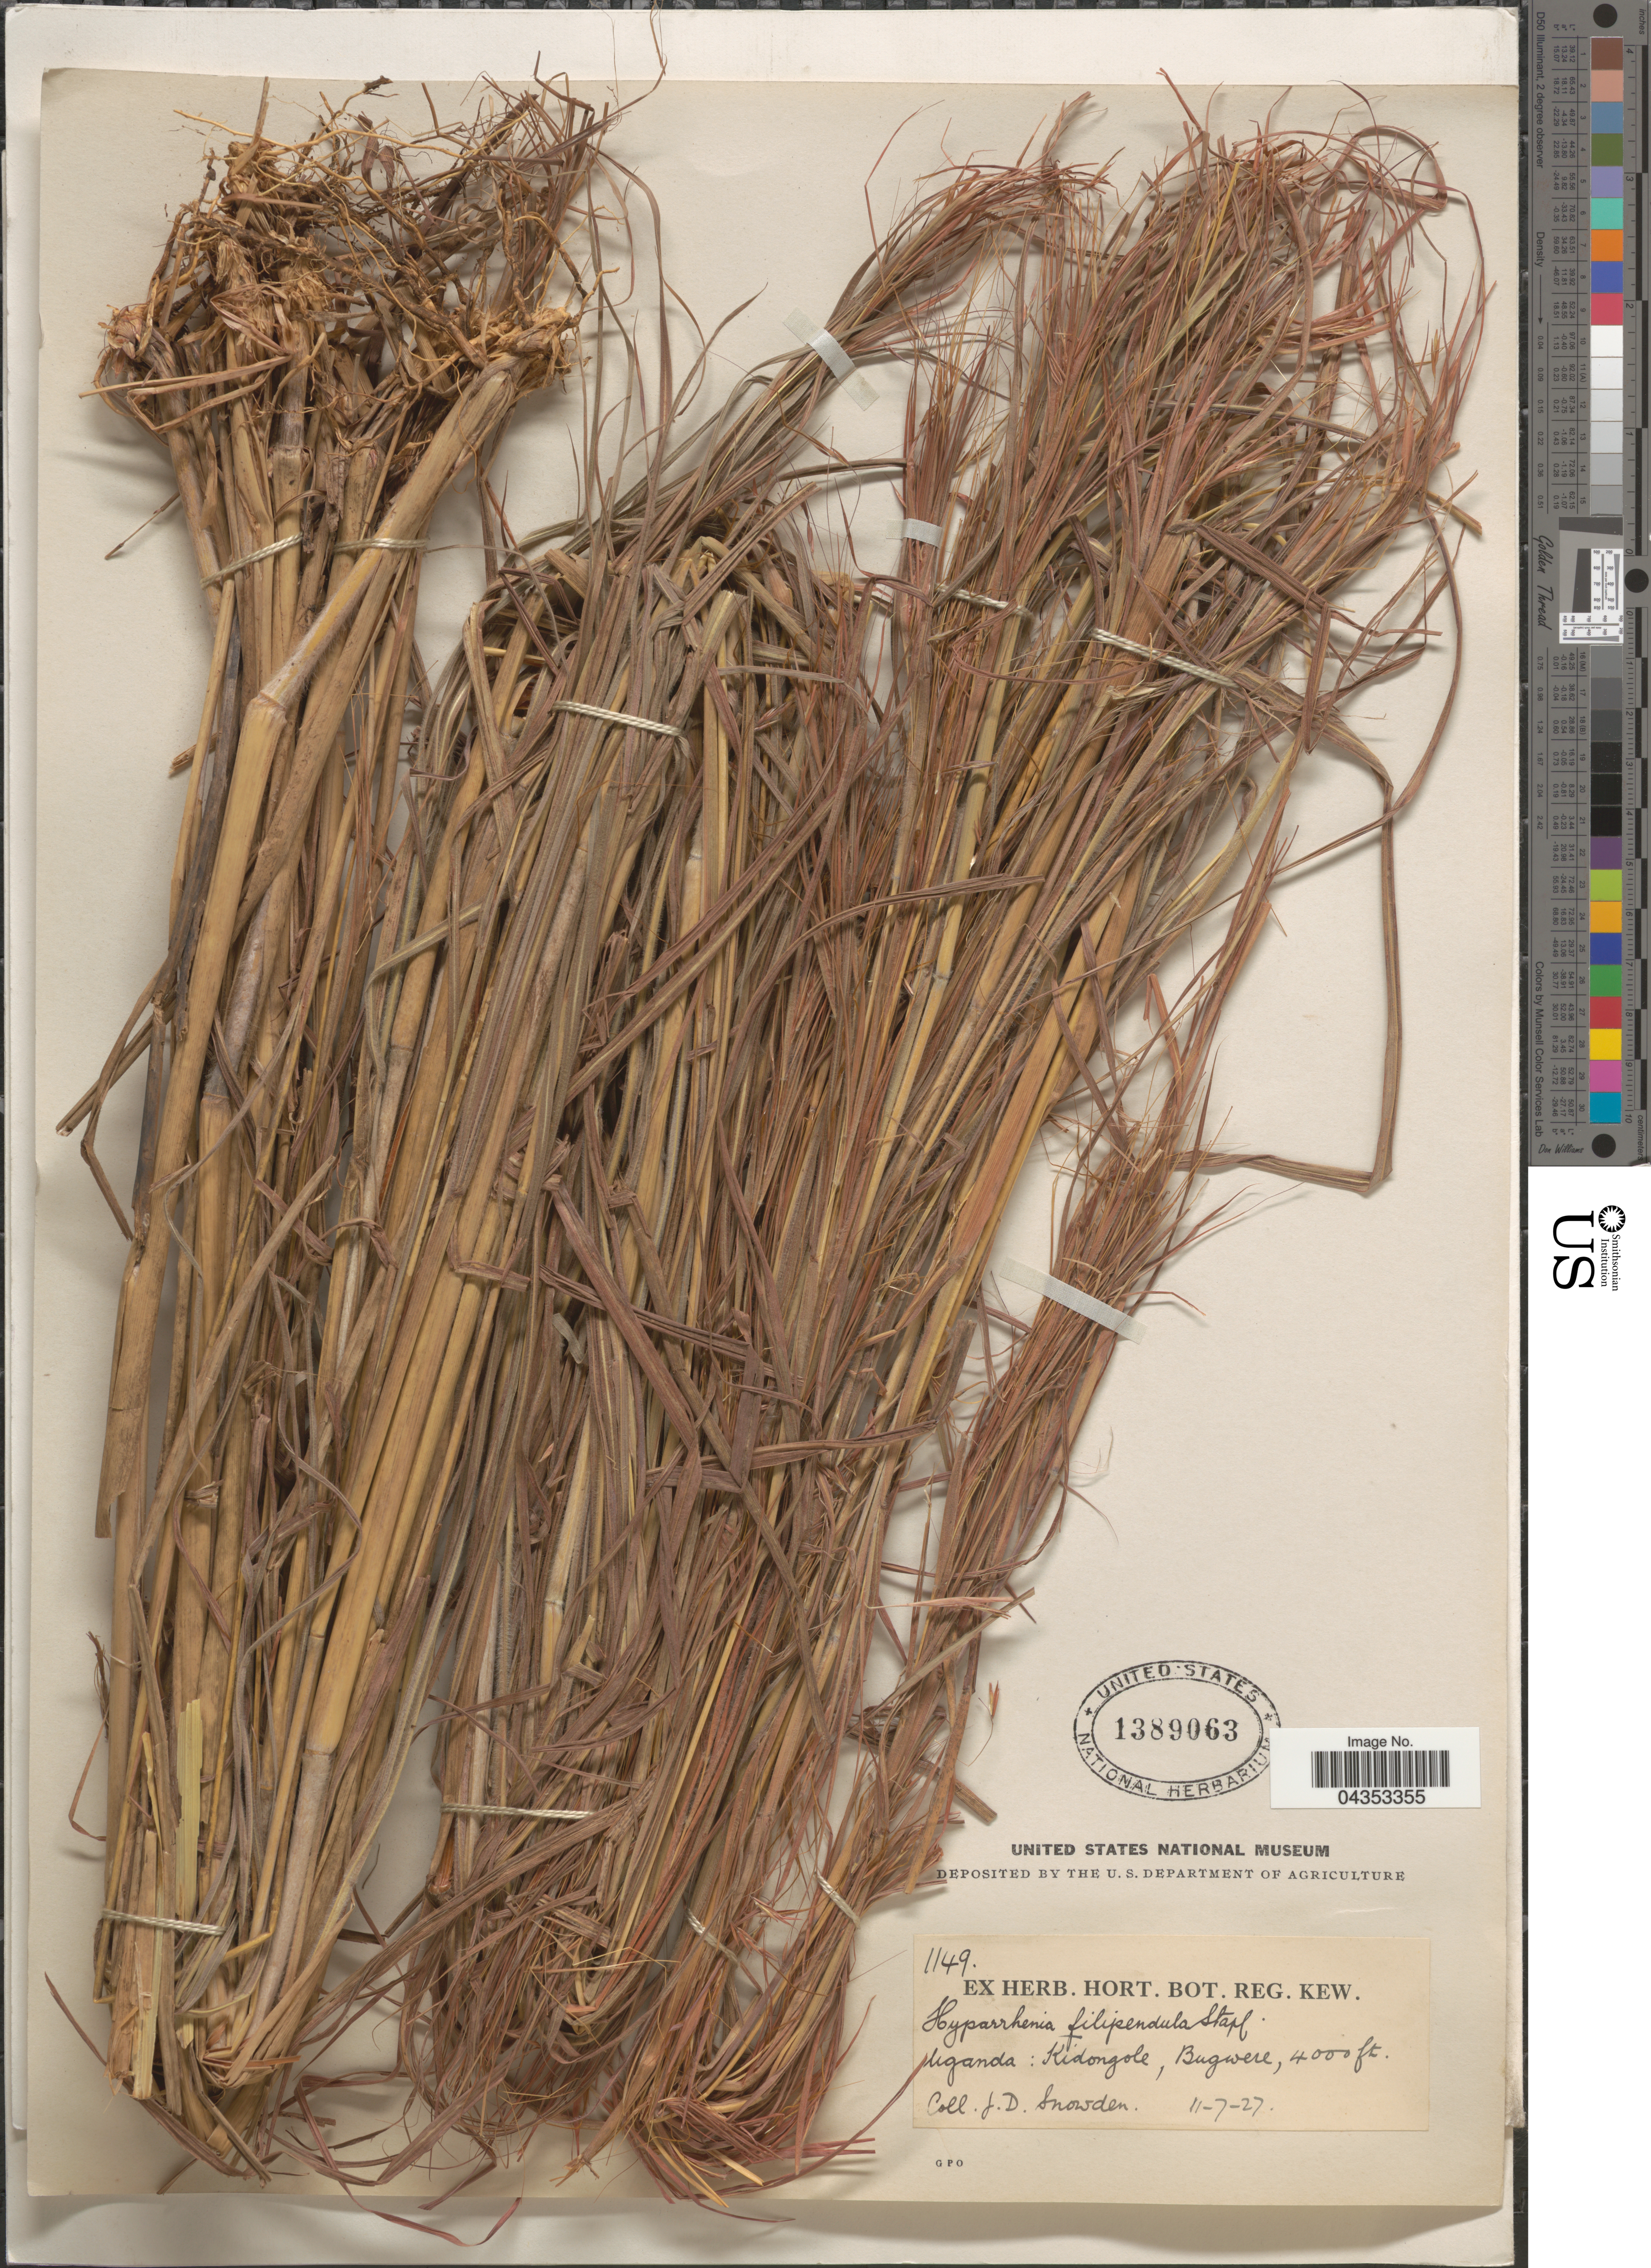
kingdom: Plantae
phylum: Tracheophyta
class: Liliopsida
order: Poales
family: Poaceae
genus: Hyparrhenia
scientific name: Hyparrhenia filipendula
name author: (Hochr.) Stapf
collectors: J. Snowden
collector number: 1149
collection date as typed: Transcribed d/m/y: 11/7/27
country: Uganda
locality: Kidongole, Bugwere.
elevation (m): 1219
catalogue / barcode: US 1389063